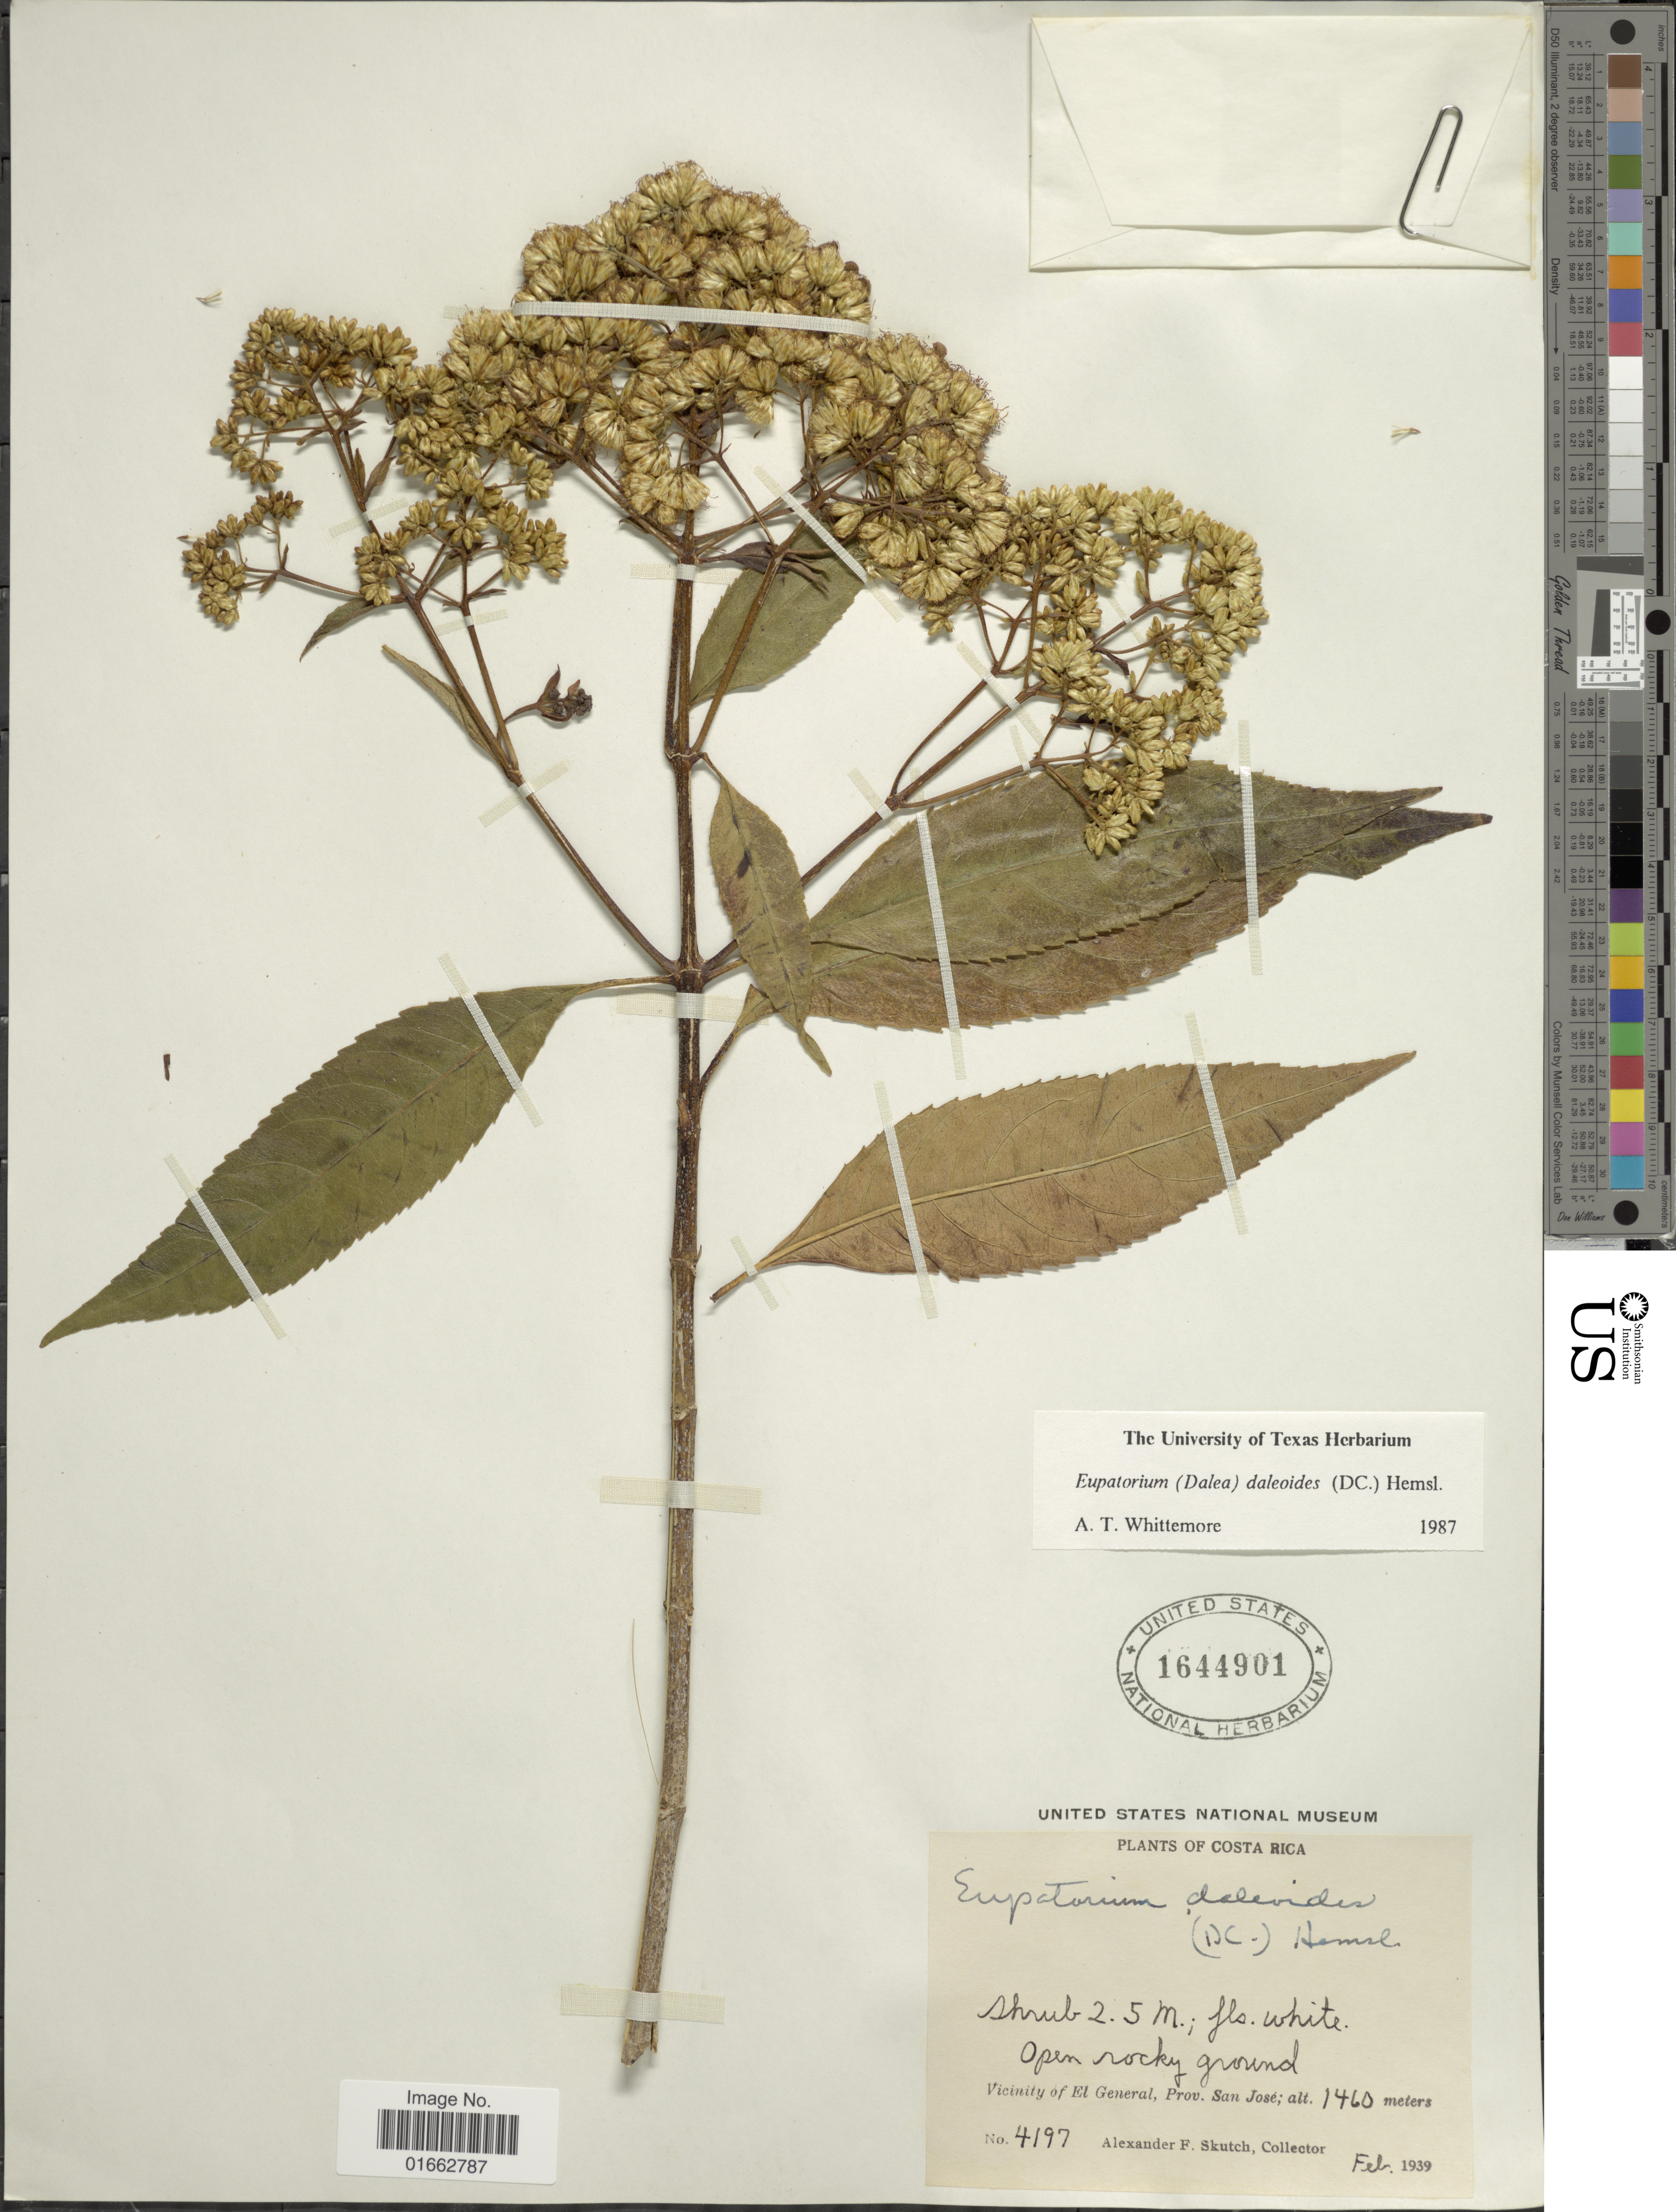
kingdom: Plantae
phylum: Tracheophyta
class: Magnoliopsida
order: Asterales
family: Asteraceae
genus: Critonia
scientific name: Critonia daleoides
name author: DC.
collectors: A. F. Skutch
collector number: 4197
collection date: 1939-02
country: Costa Rica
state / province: San José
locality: Vicinity of El General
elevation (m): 1460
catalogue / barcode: US 1644901